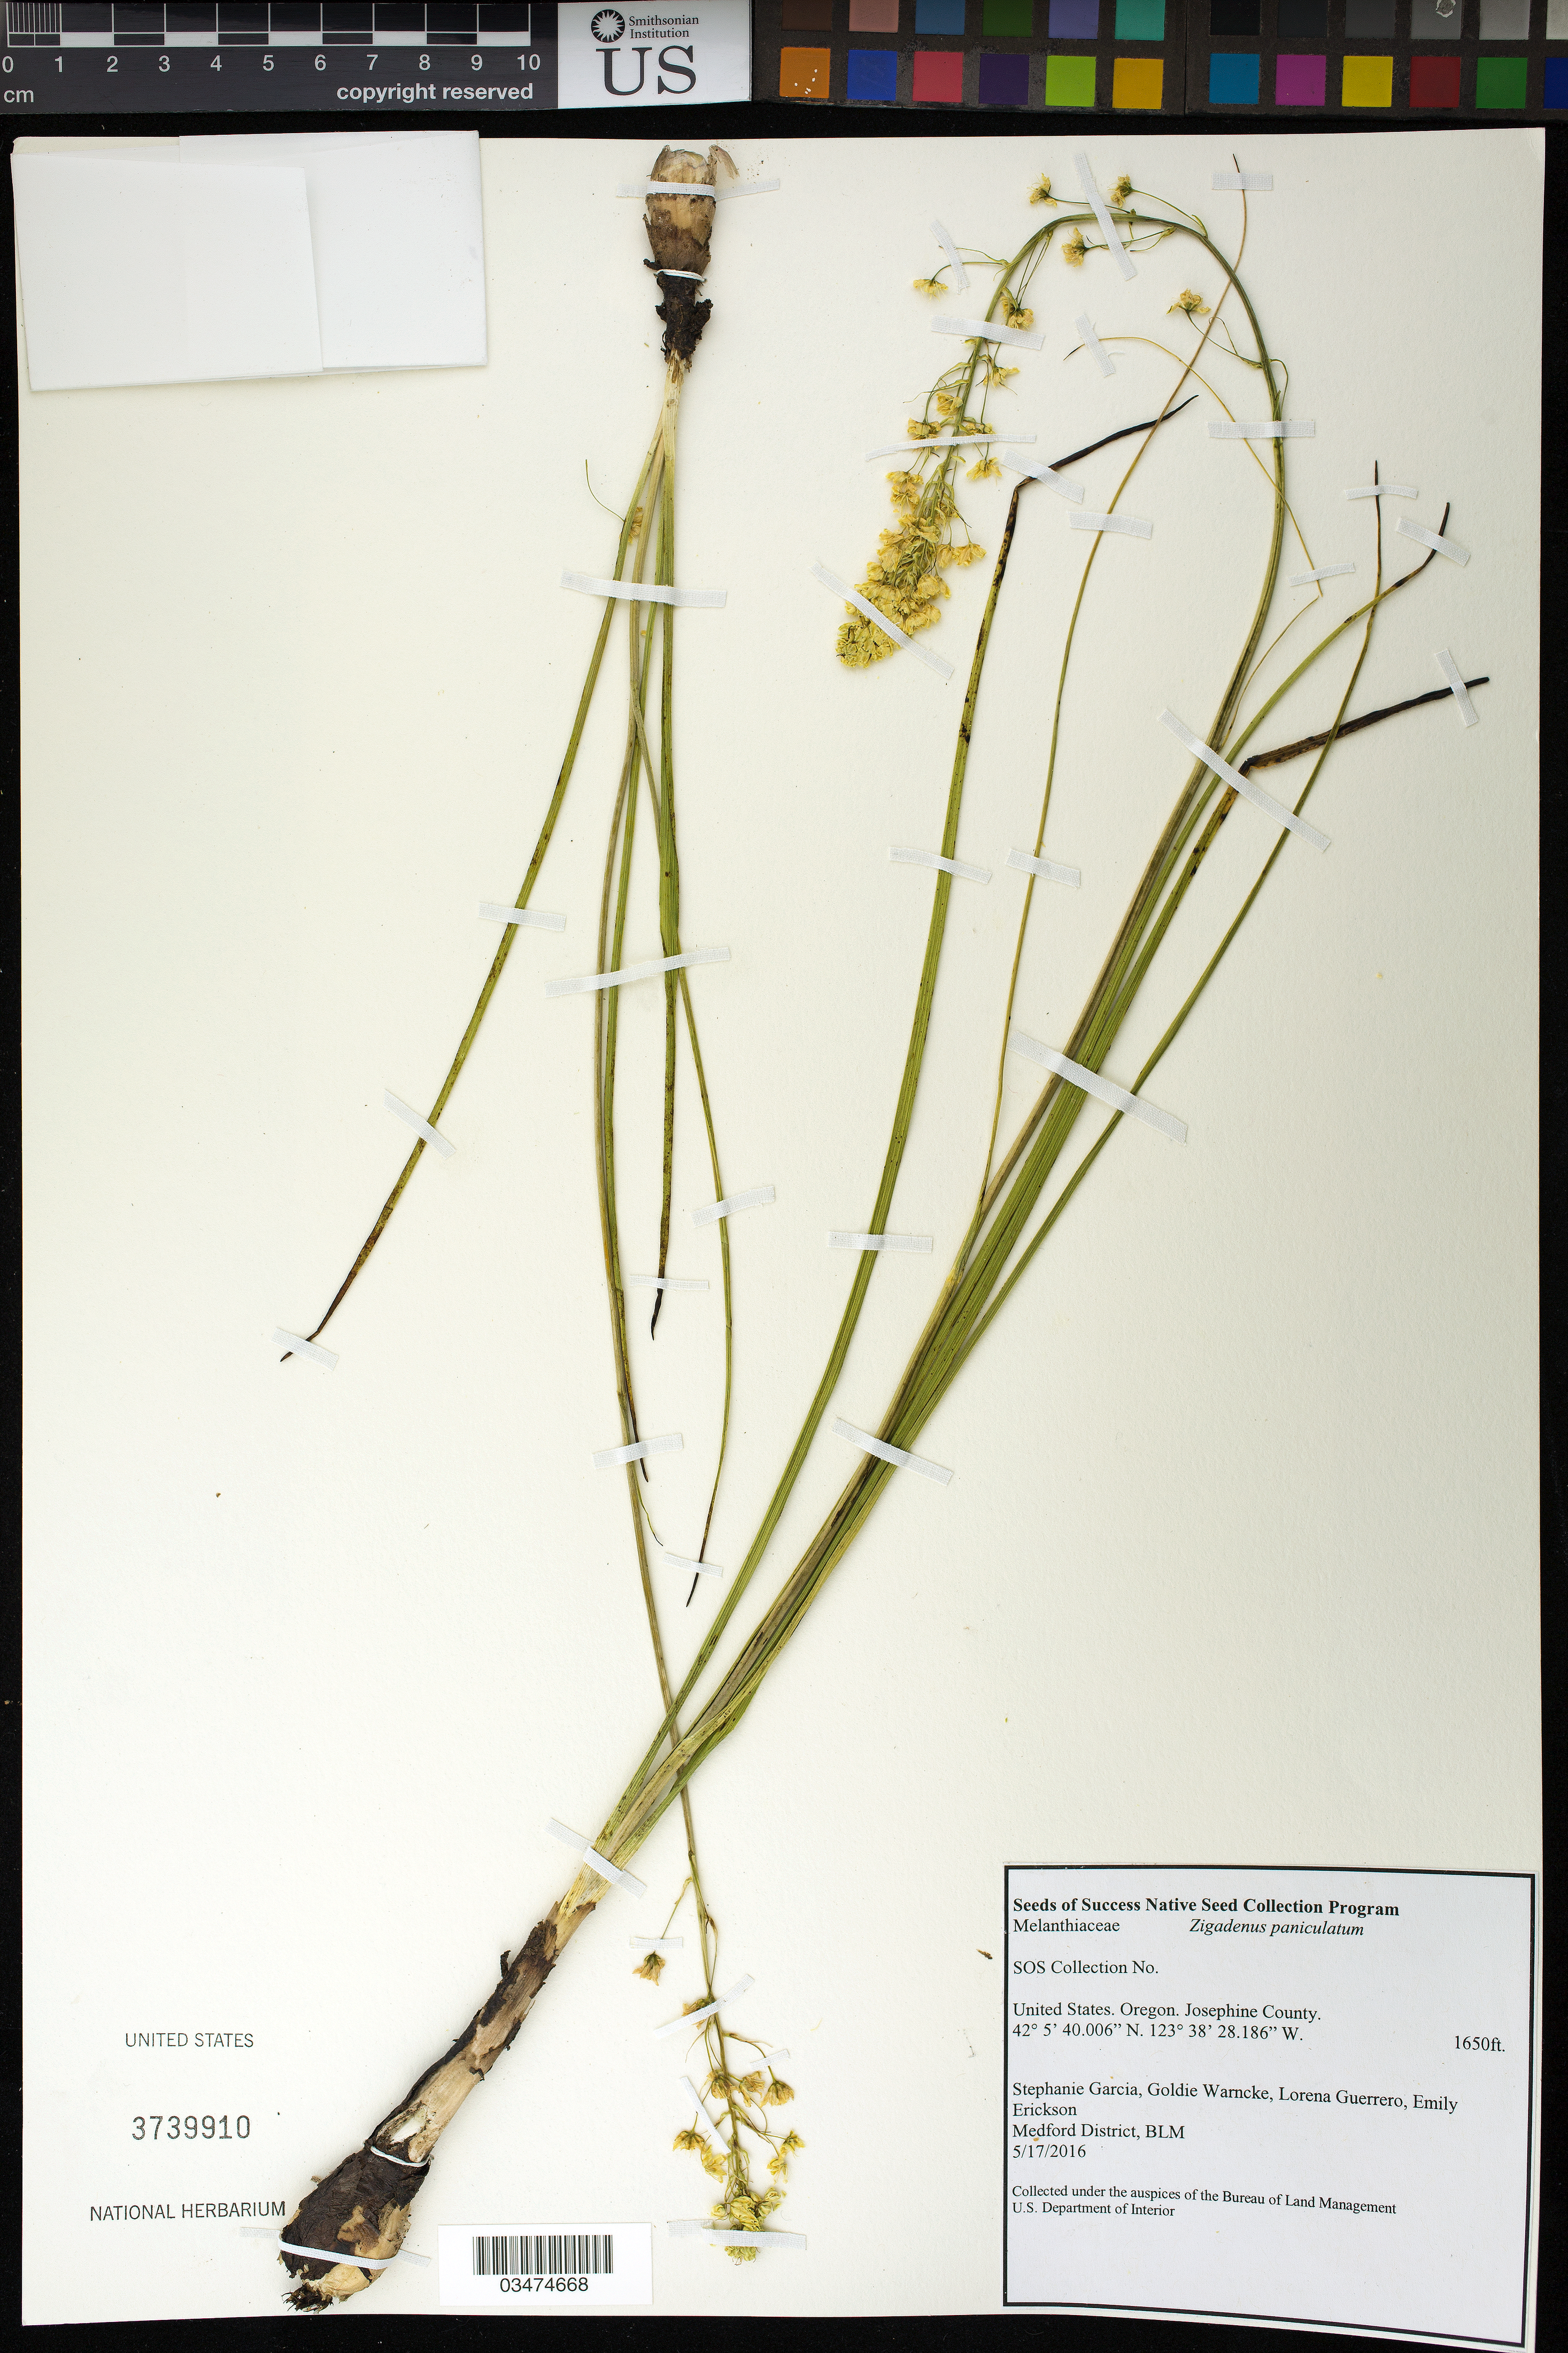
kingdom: Plantae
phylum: Tracheophyta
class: Liliopsida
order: Liliales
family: Melanthiaceae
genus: Zigadenus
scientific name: Zigadenus paniculatus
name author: (Nutt.) S. Watson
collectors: S. Garcia, G. Warncke, Guerrero, L. & E. Erickson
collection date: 2016-05-17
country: United States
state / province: Oregon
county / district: Josephine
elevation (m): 503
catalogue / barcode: US 3739910